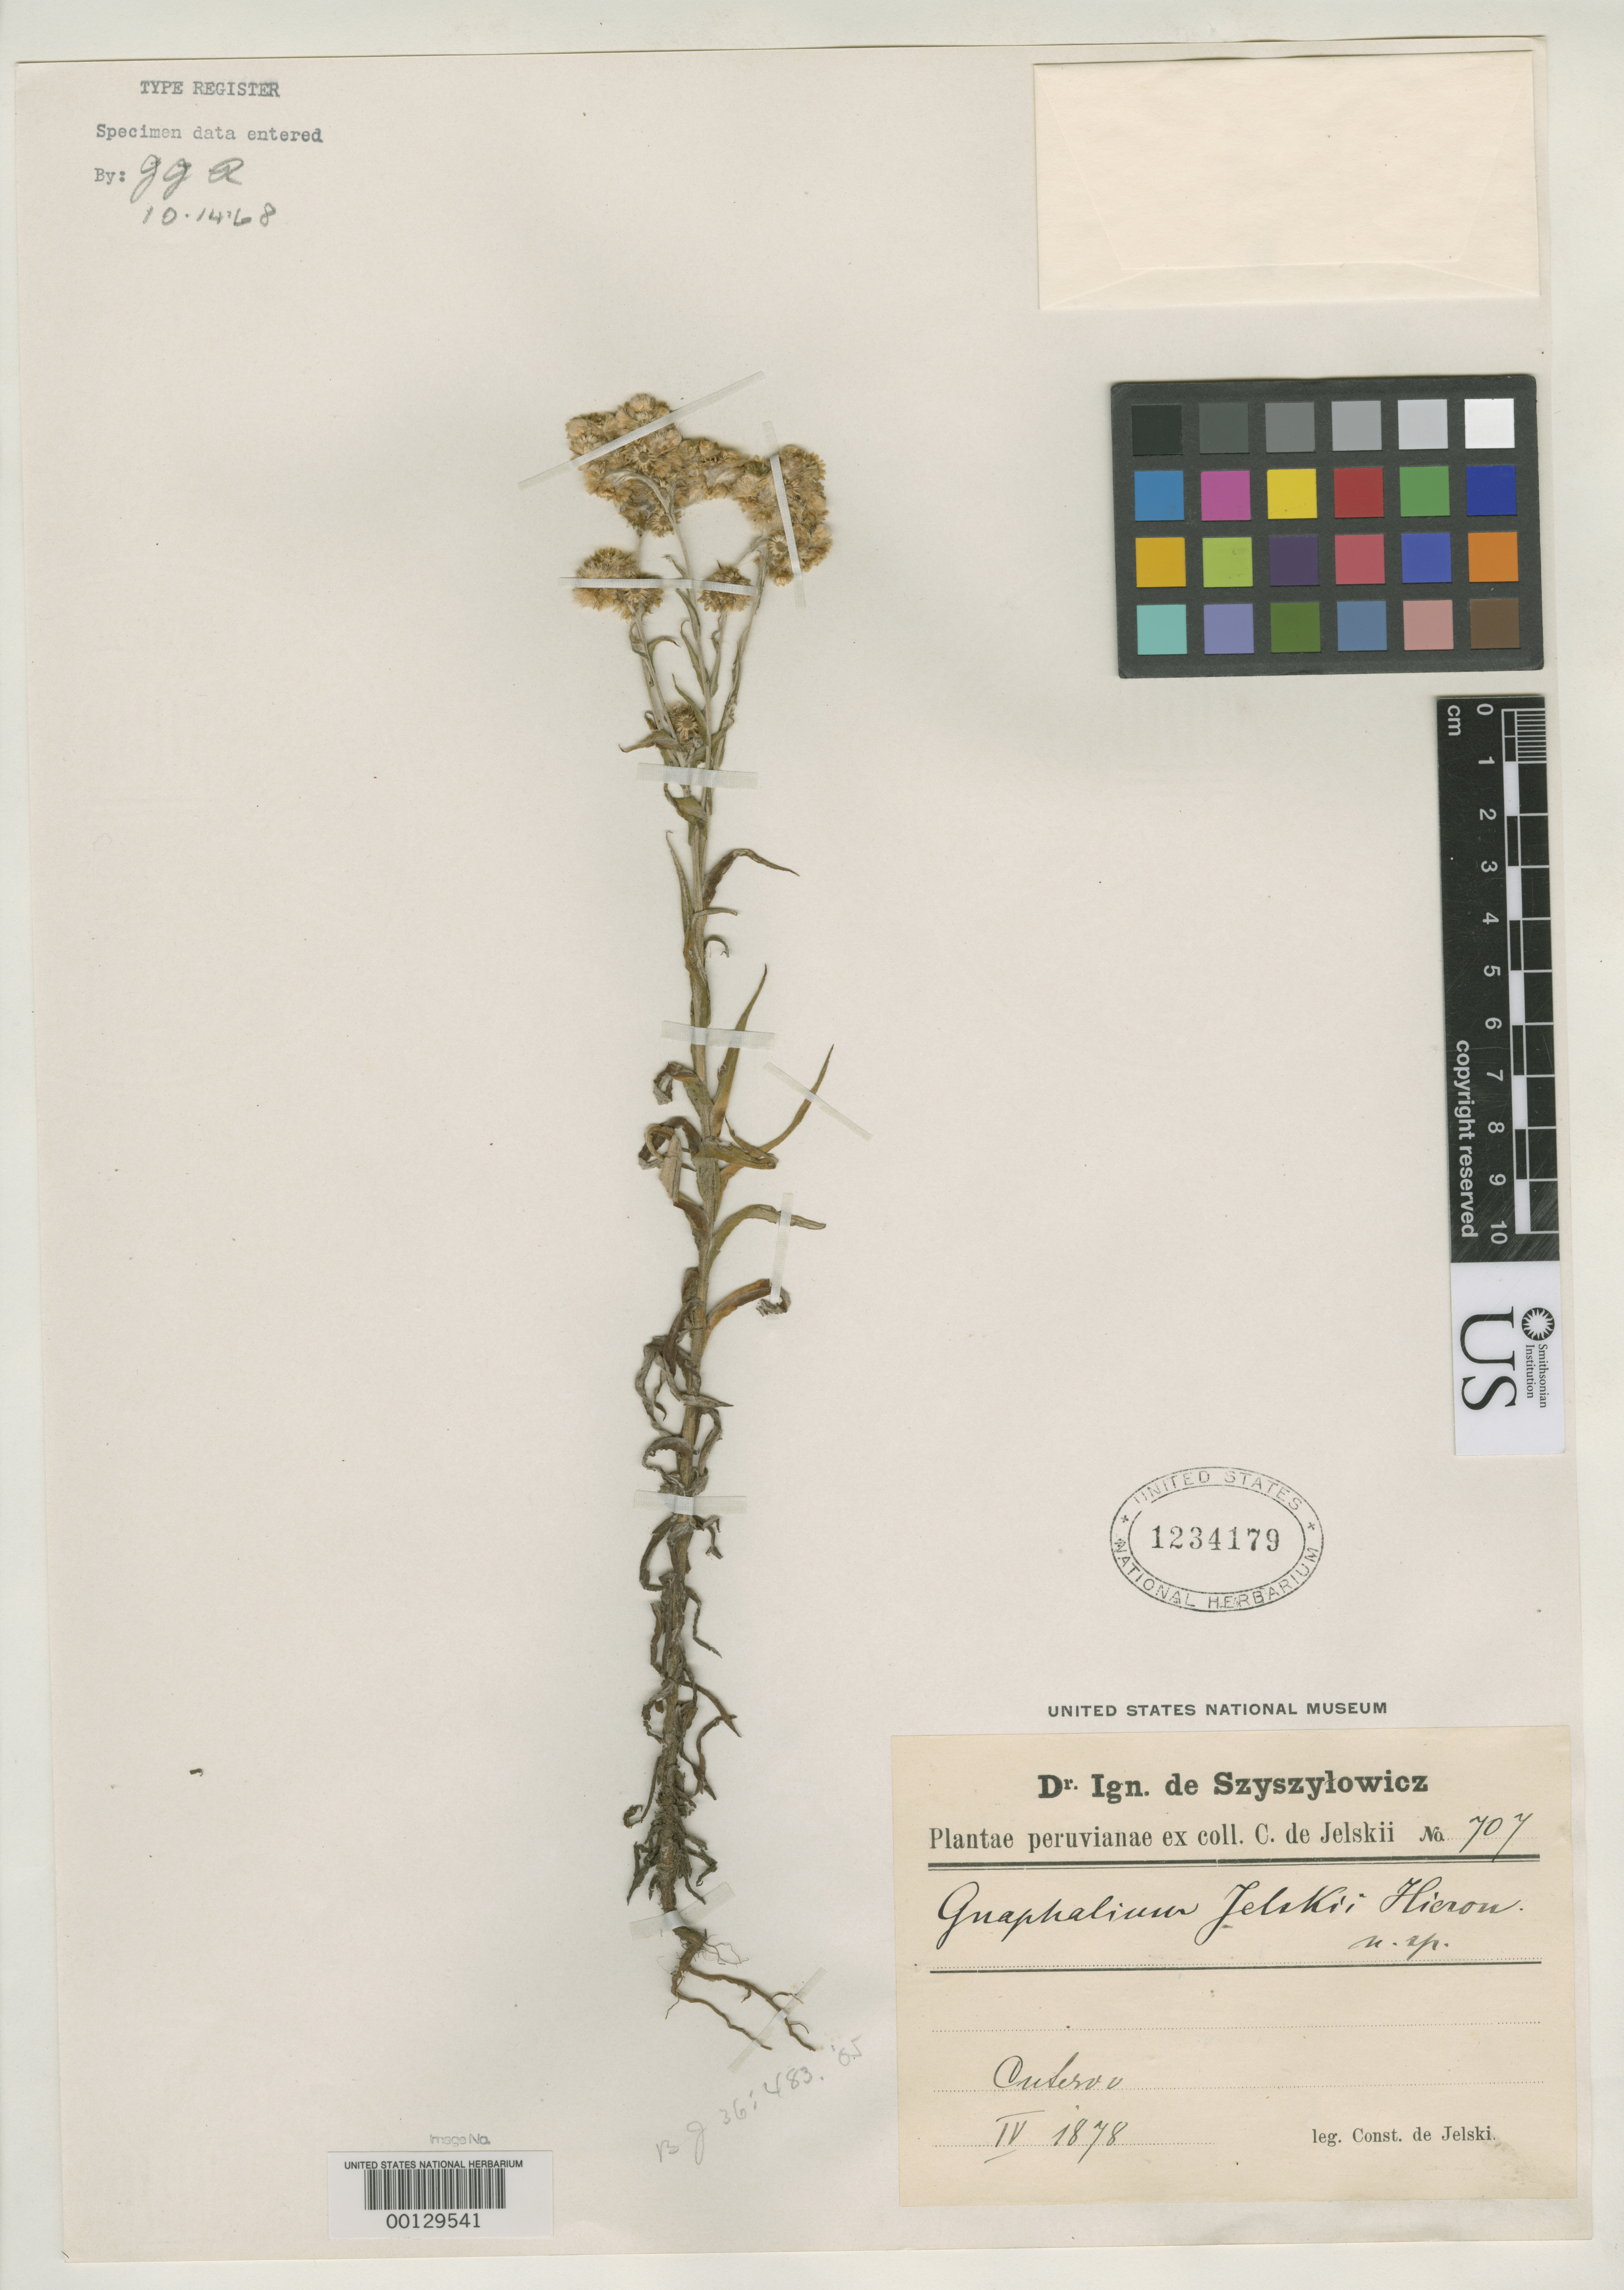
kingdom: Plantae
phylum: Tracheophyta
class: Magnoliopsida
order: Asterales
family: Asteraceae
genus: Gnaphalium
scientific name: Gnaphalium jelskii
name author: Hieron.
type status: Isosyntype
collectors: C. von Jelski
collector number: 707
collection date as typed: Apr 1878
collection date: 1878-04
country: Peru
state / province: Cajamarca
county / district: Cutervo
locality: Cutervo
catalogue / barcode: US 1234179